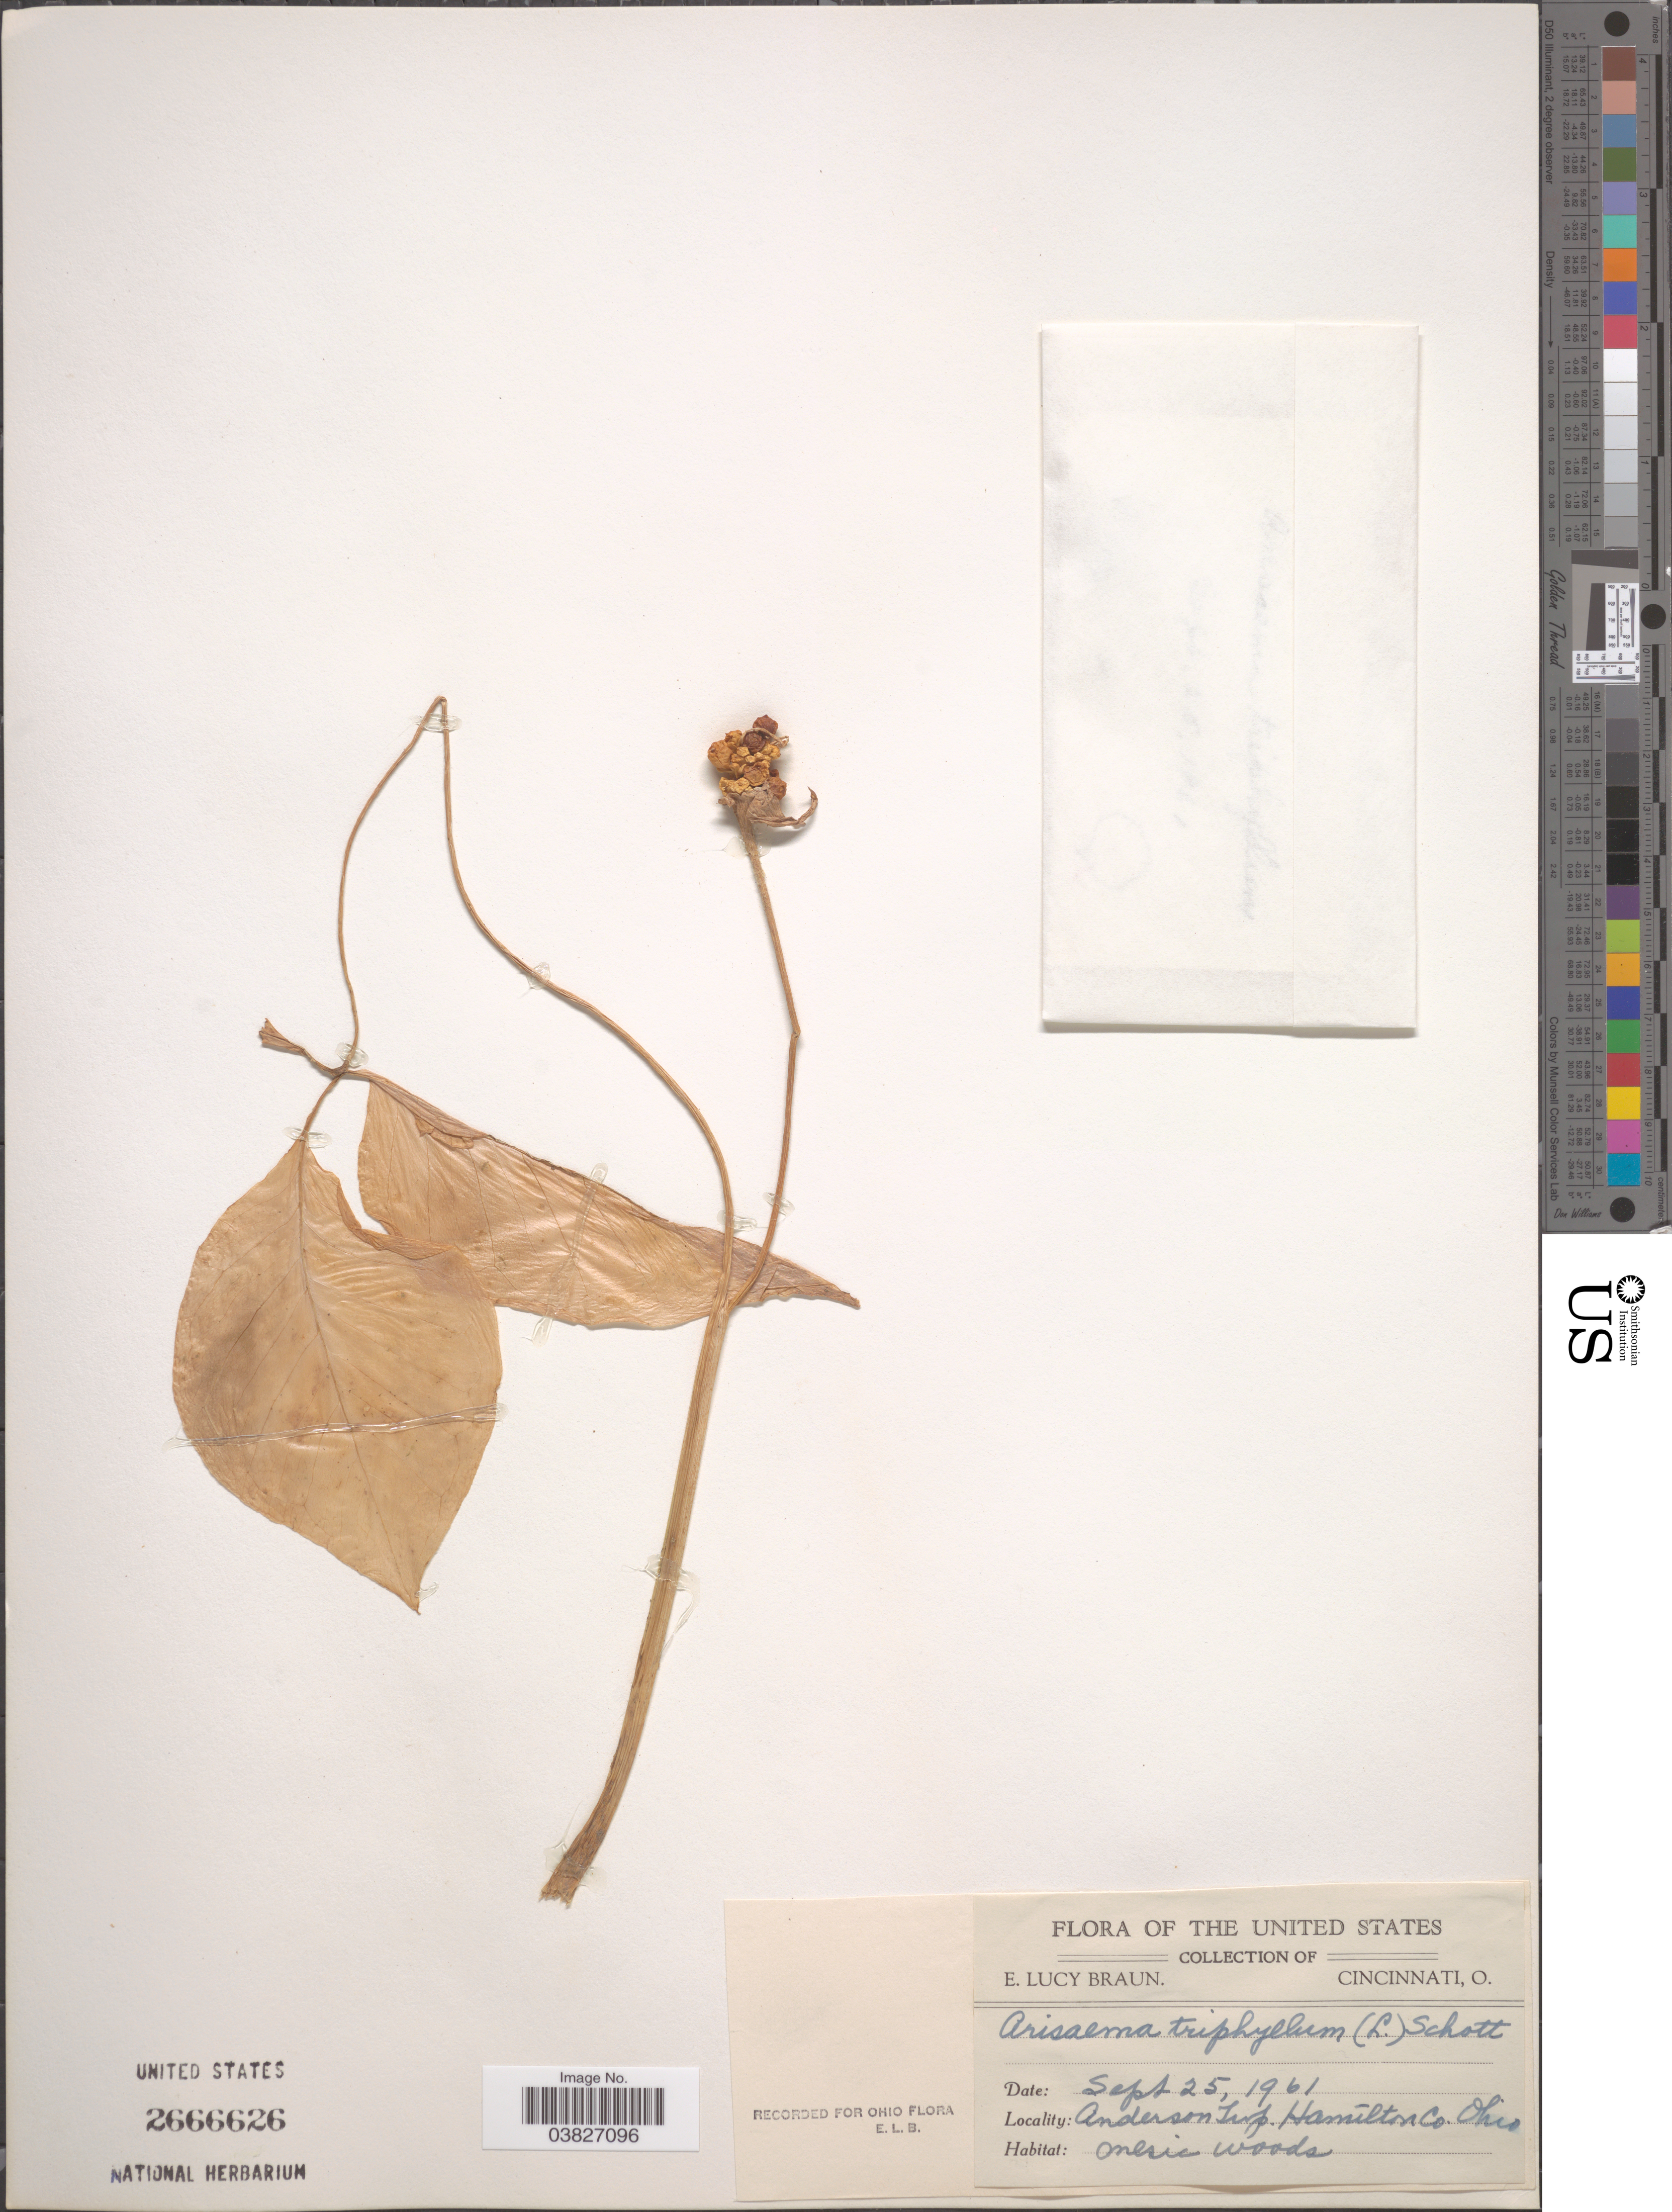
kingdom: Plantae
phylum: Tracheophyta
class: Liliopsida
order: Alismatales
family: Araceae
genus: Arisaema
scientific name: Arisaema triphyllum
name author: (L.) Schott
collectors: E. L. Braun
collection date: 1961-09-25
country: United States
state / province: Ohio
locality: Anderson Twp. Hamilton Co.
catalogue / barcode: US 2666626